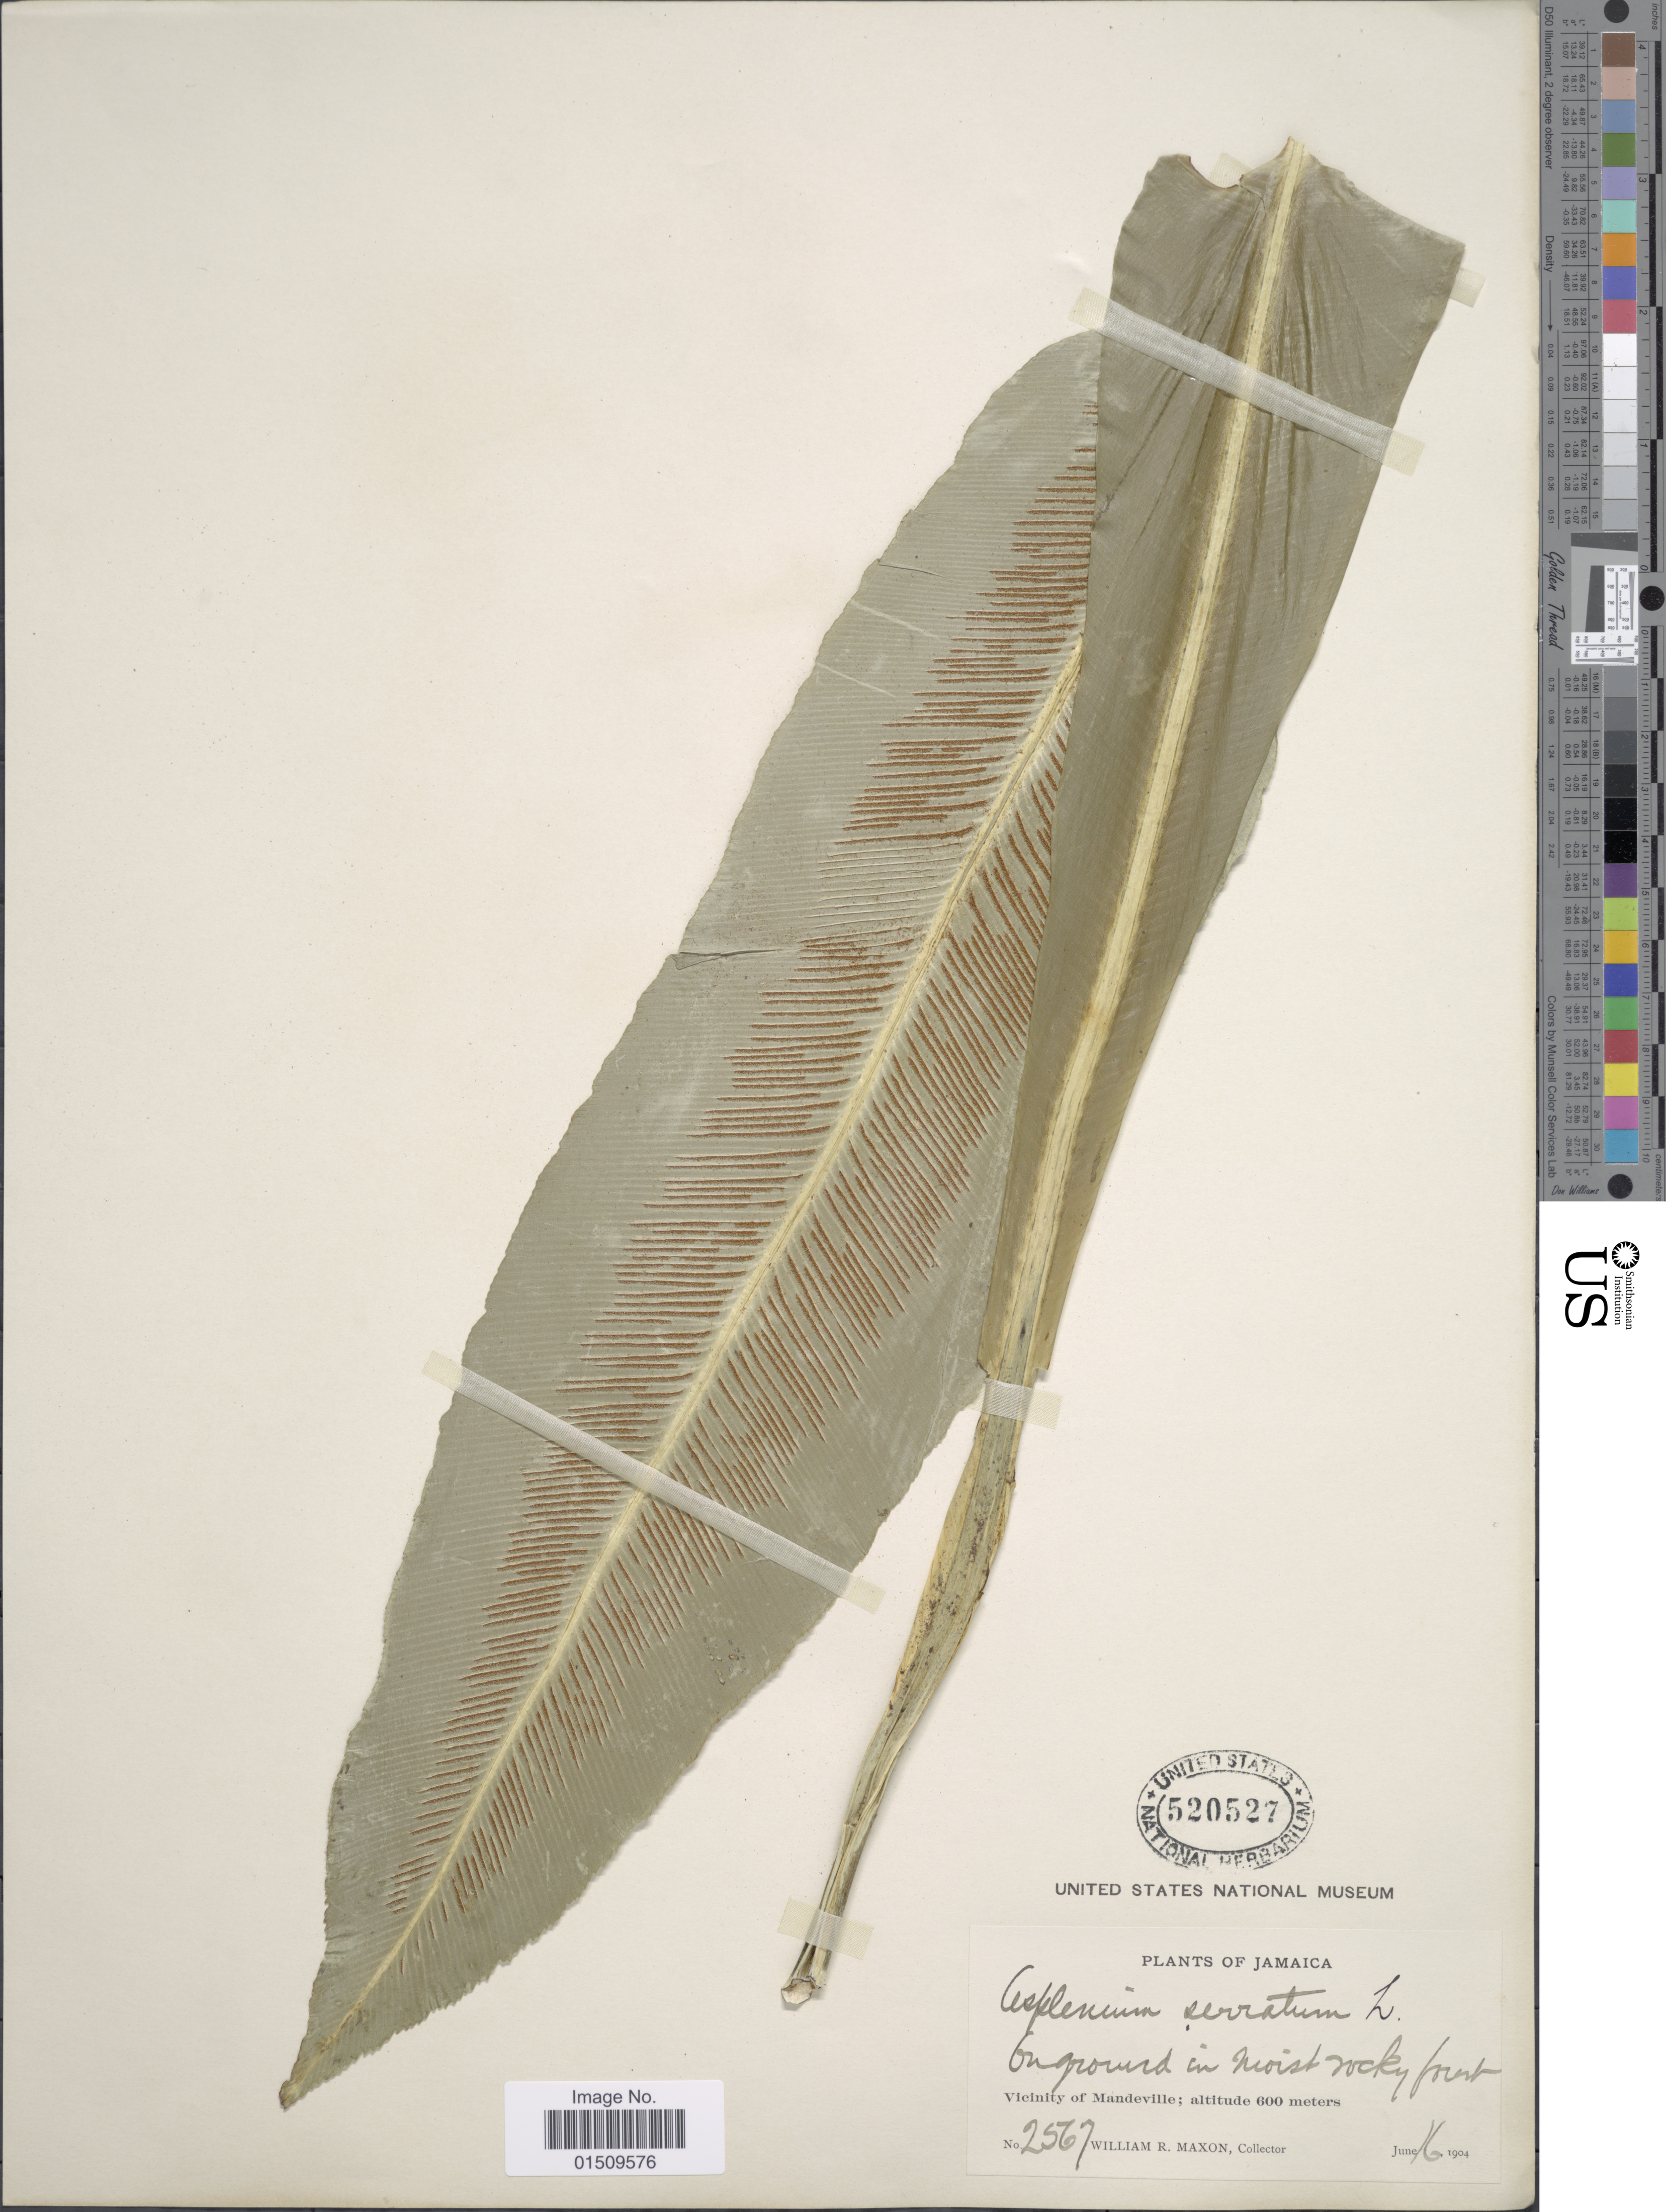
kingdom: Plantae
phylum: Tracheophyta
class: Polypodiopsida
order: Polypodiales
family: Aspleniaceae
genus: Asplenium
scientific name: Asplenium serratum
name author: L.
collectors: W. R. Maxon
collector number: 2567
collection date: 1904-06-16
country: Jamaica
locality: Jamaica, Vicinity of Mandeville.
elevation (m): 600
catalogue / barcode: US 520527